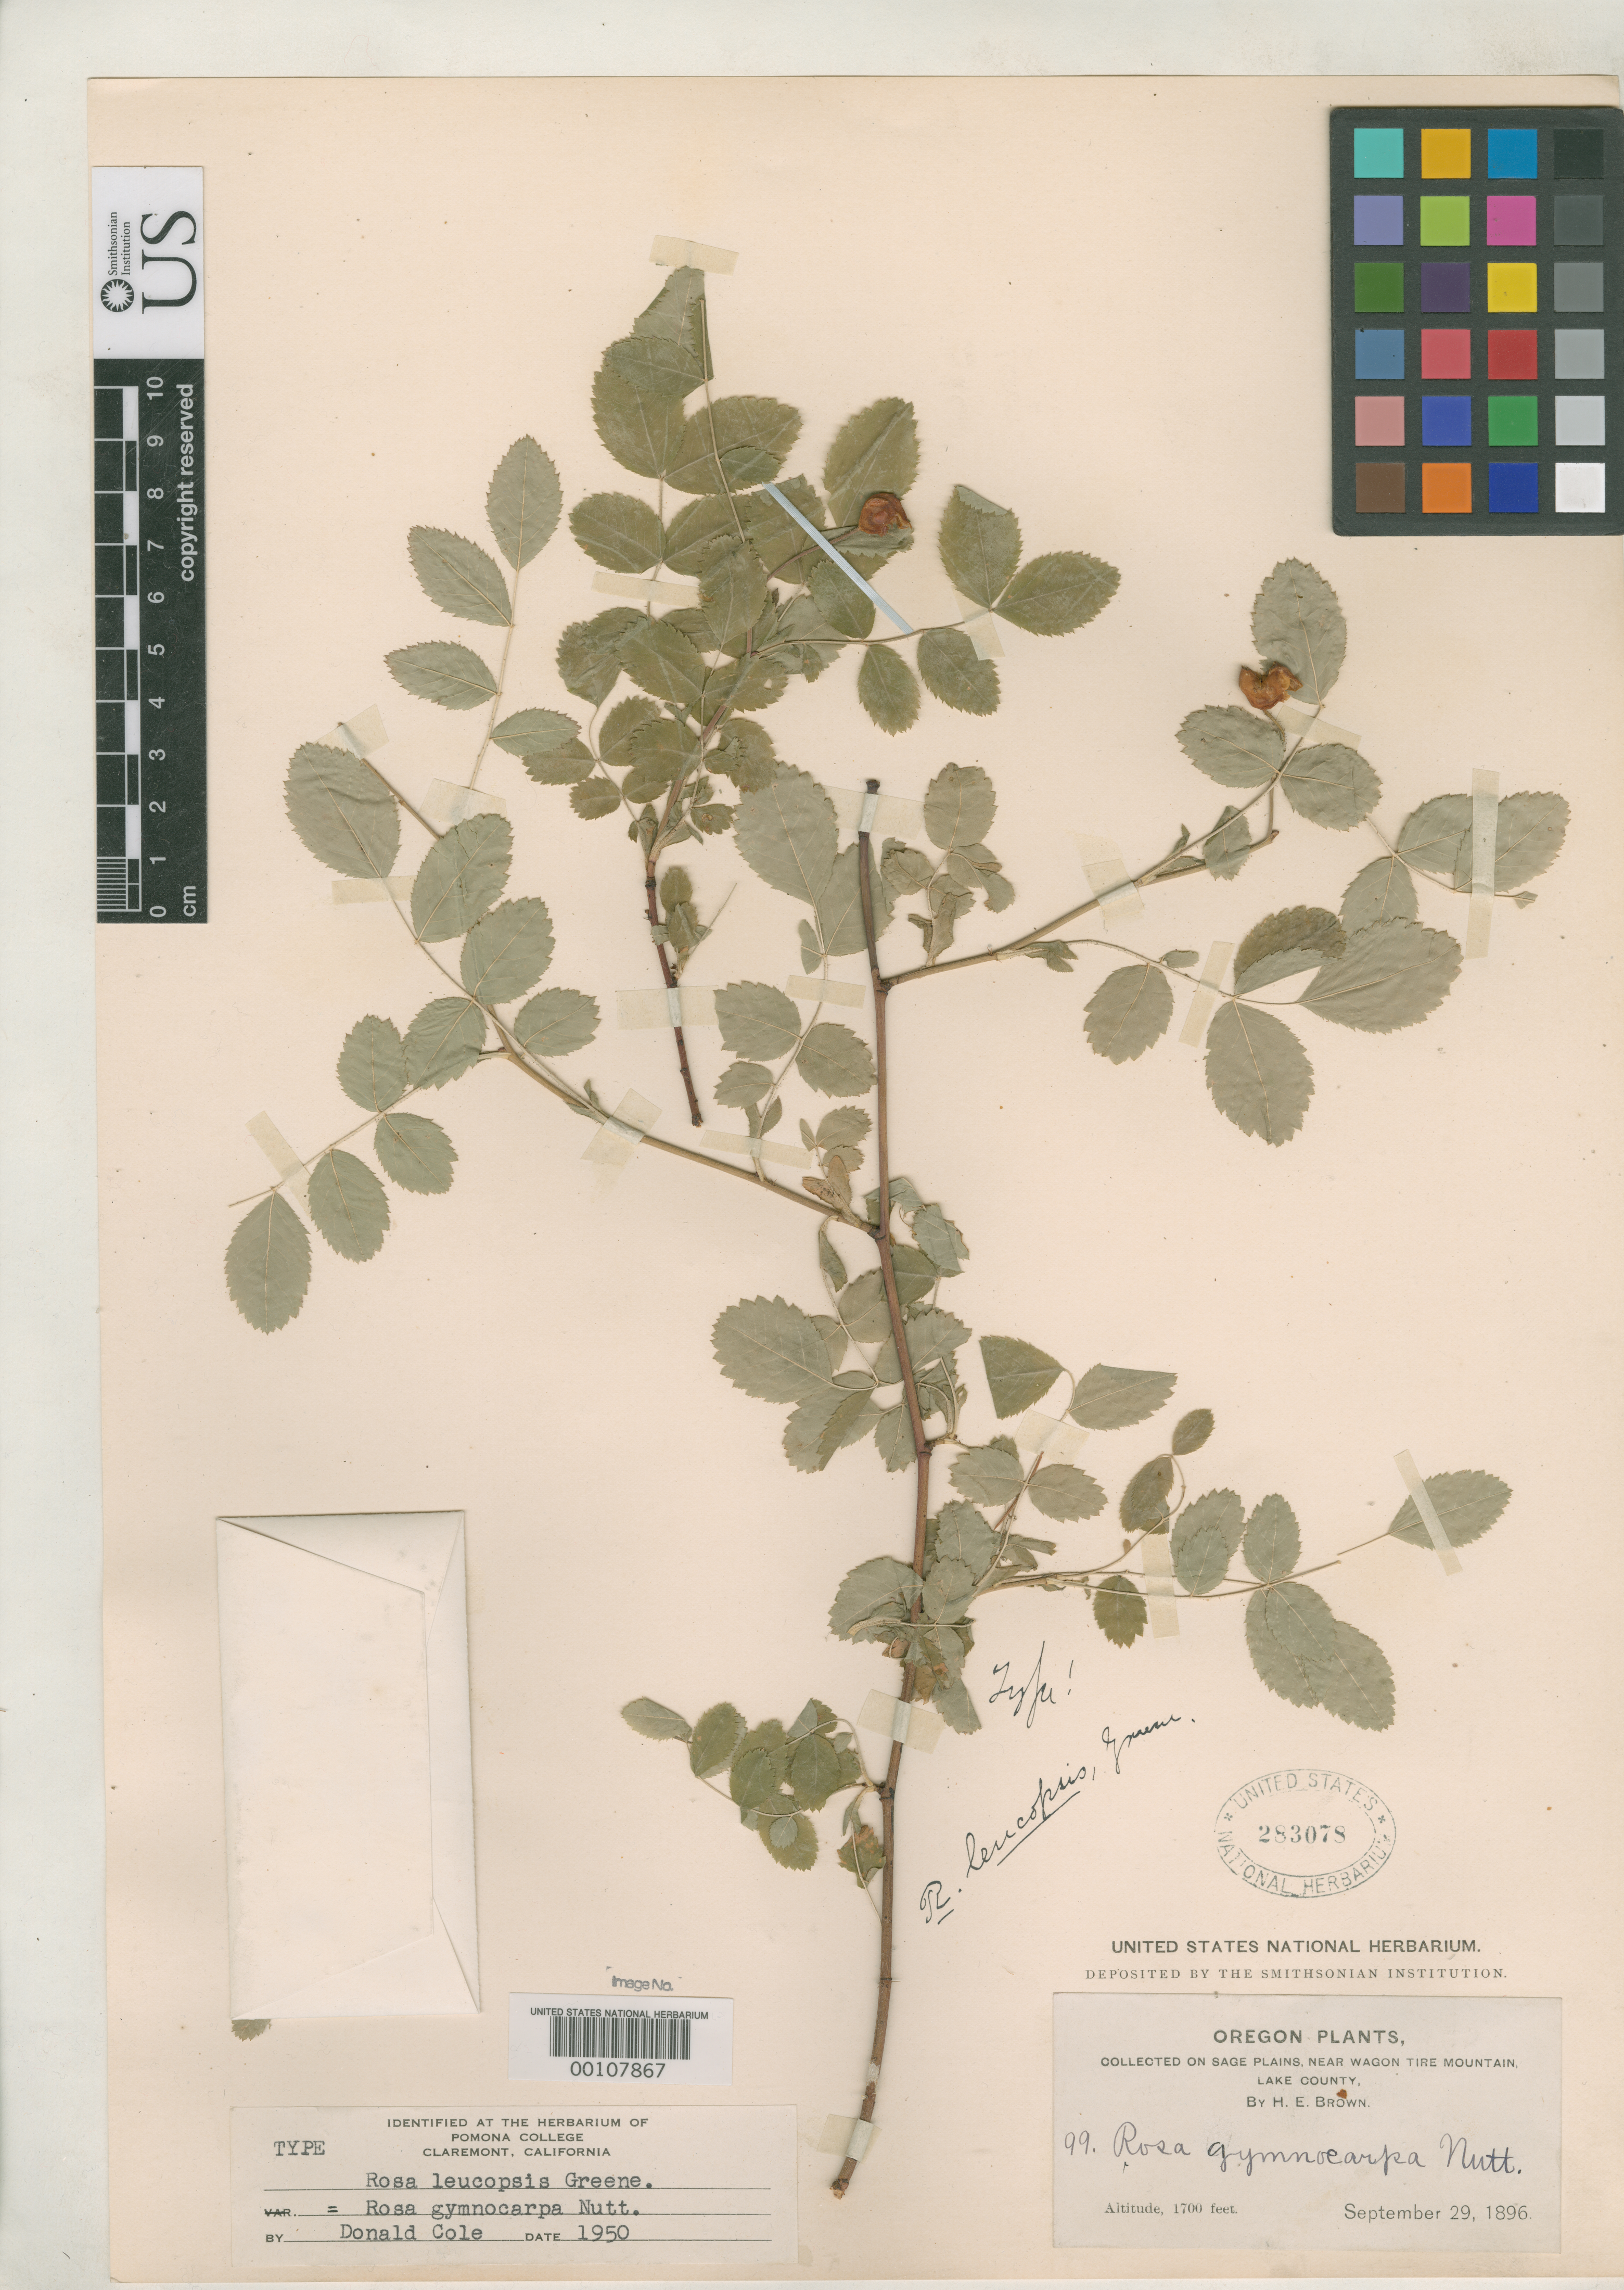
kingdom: Plantae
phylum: Tracheophyta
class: Magnoliopsida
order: Rosales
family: Rosaceae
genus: Rosa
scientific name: Rosa leucopsis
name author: Greene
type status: Holotype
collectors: H. E. Brown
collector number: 99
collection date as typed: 29 Sep 1896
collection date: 1896-09-29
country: United States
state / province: Oregon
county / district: Lake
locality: Wagon Tire Mts.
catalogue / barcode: US 283078